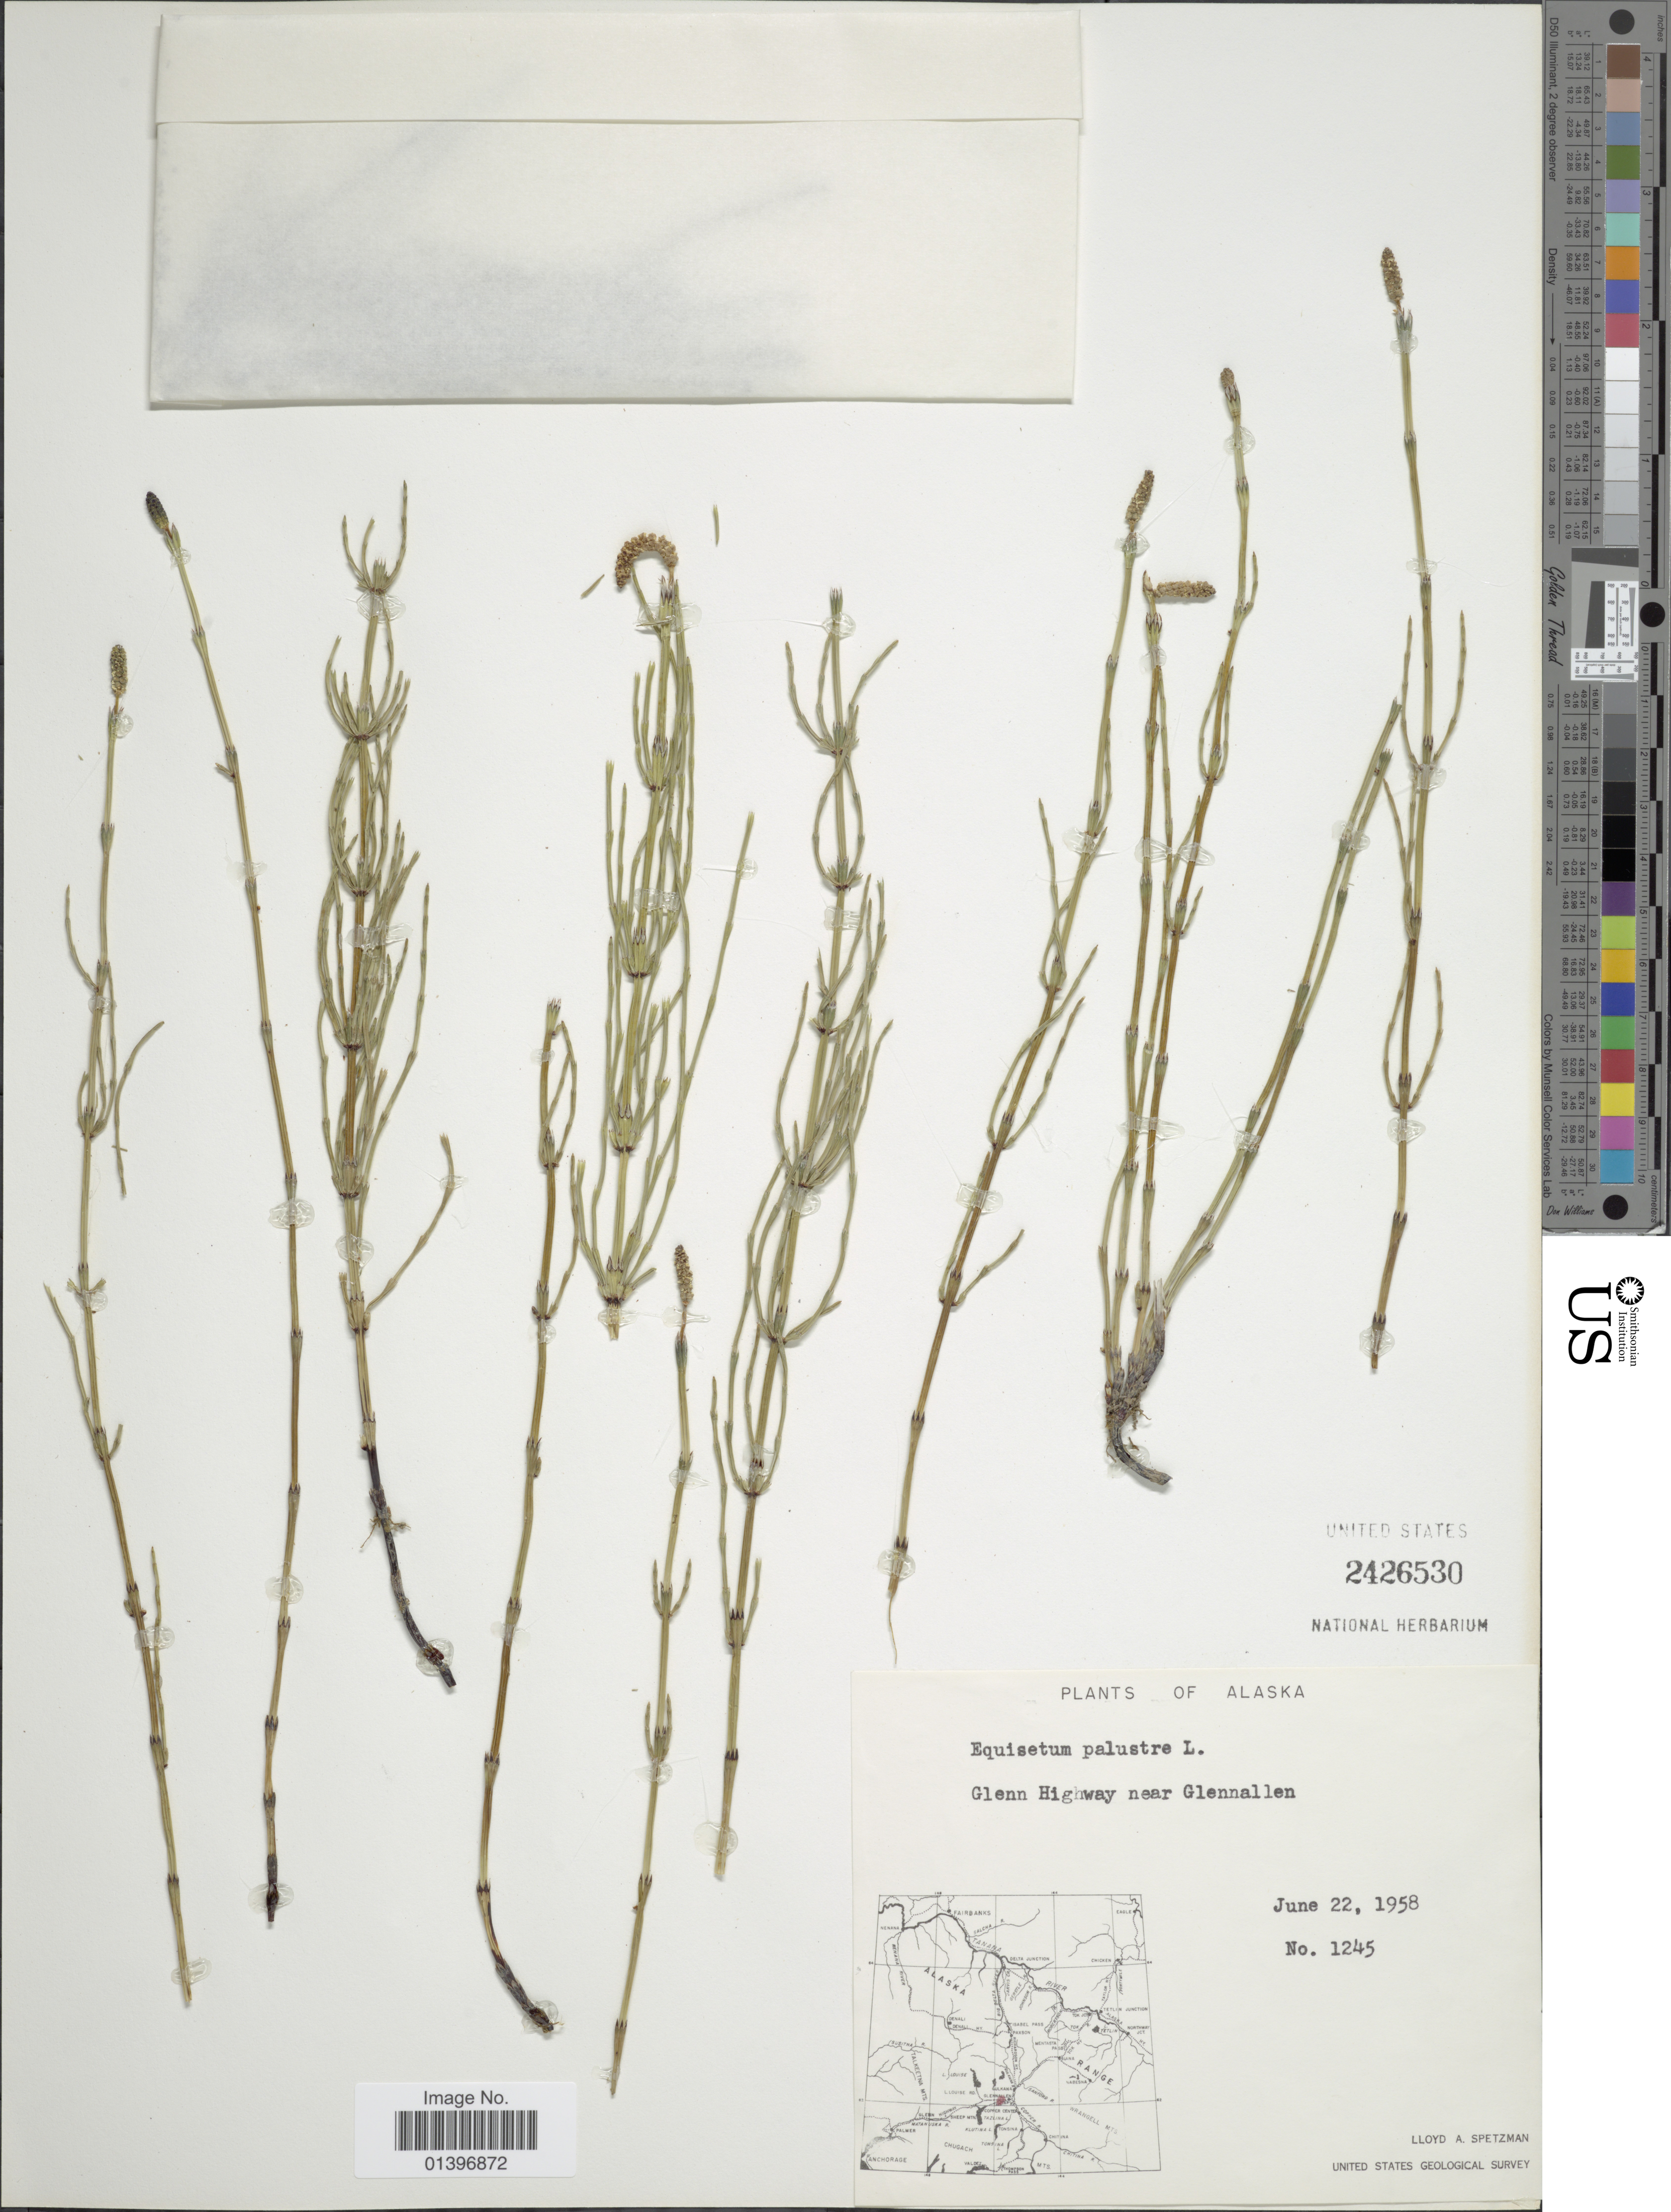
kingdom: Plantae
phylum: Tracheophyta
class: Polypodiopsida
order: Equisetales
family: Equisetaceae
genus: Equisetum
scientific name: Equisetum palustre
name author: L.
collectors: L. Spetzman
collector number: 1245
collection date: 1958-06-22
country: United States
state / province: Alaska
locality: Glenn Highway near Glennallen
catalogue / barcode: US 2426530